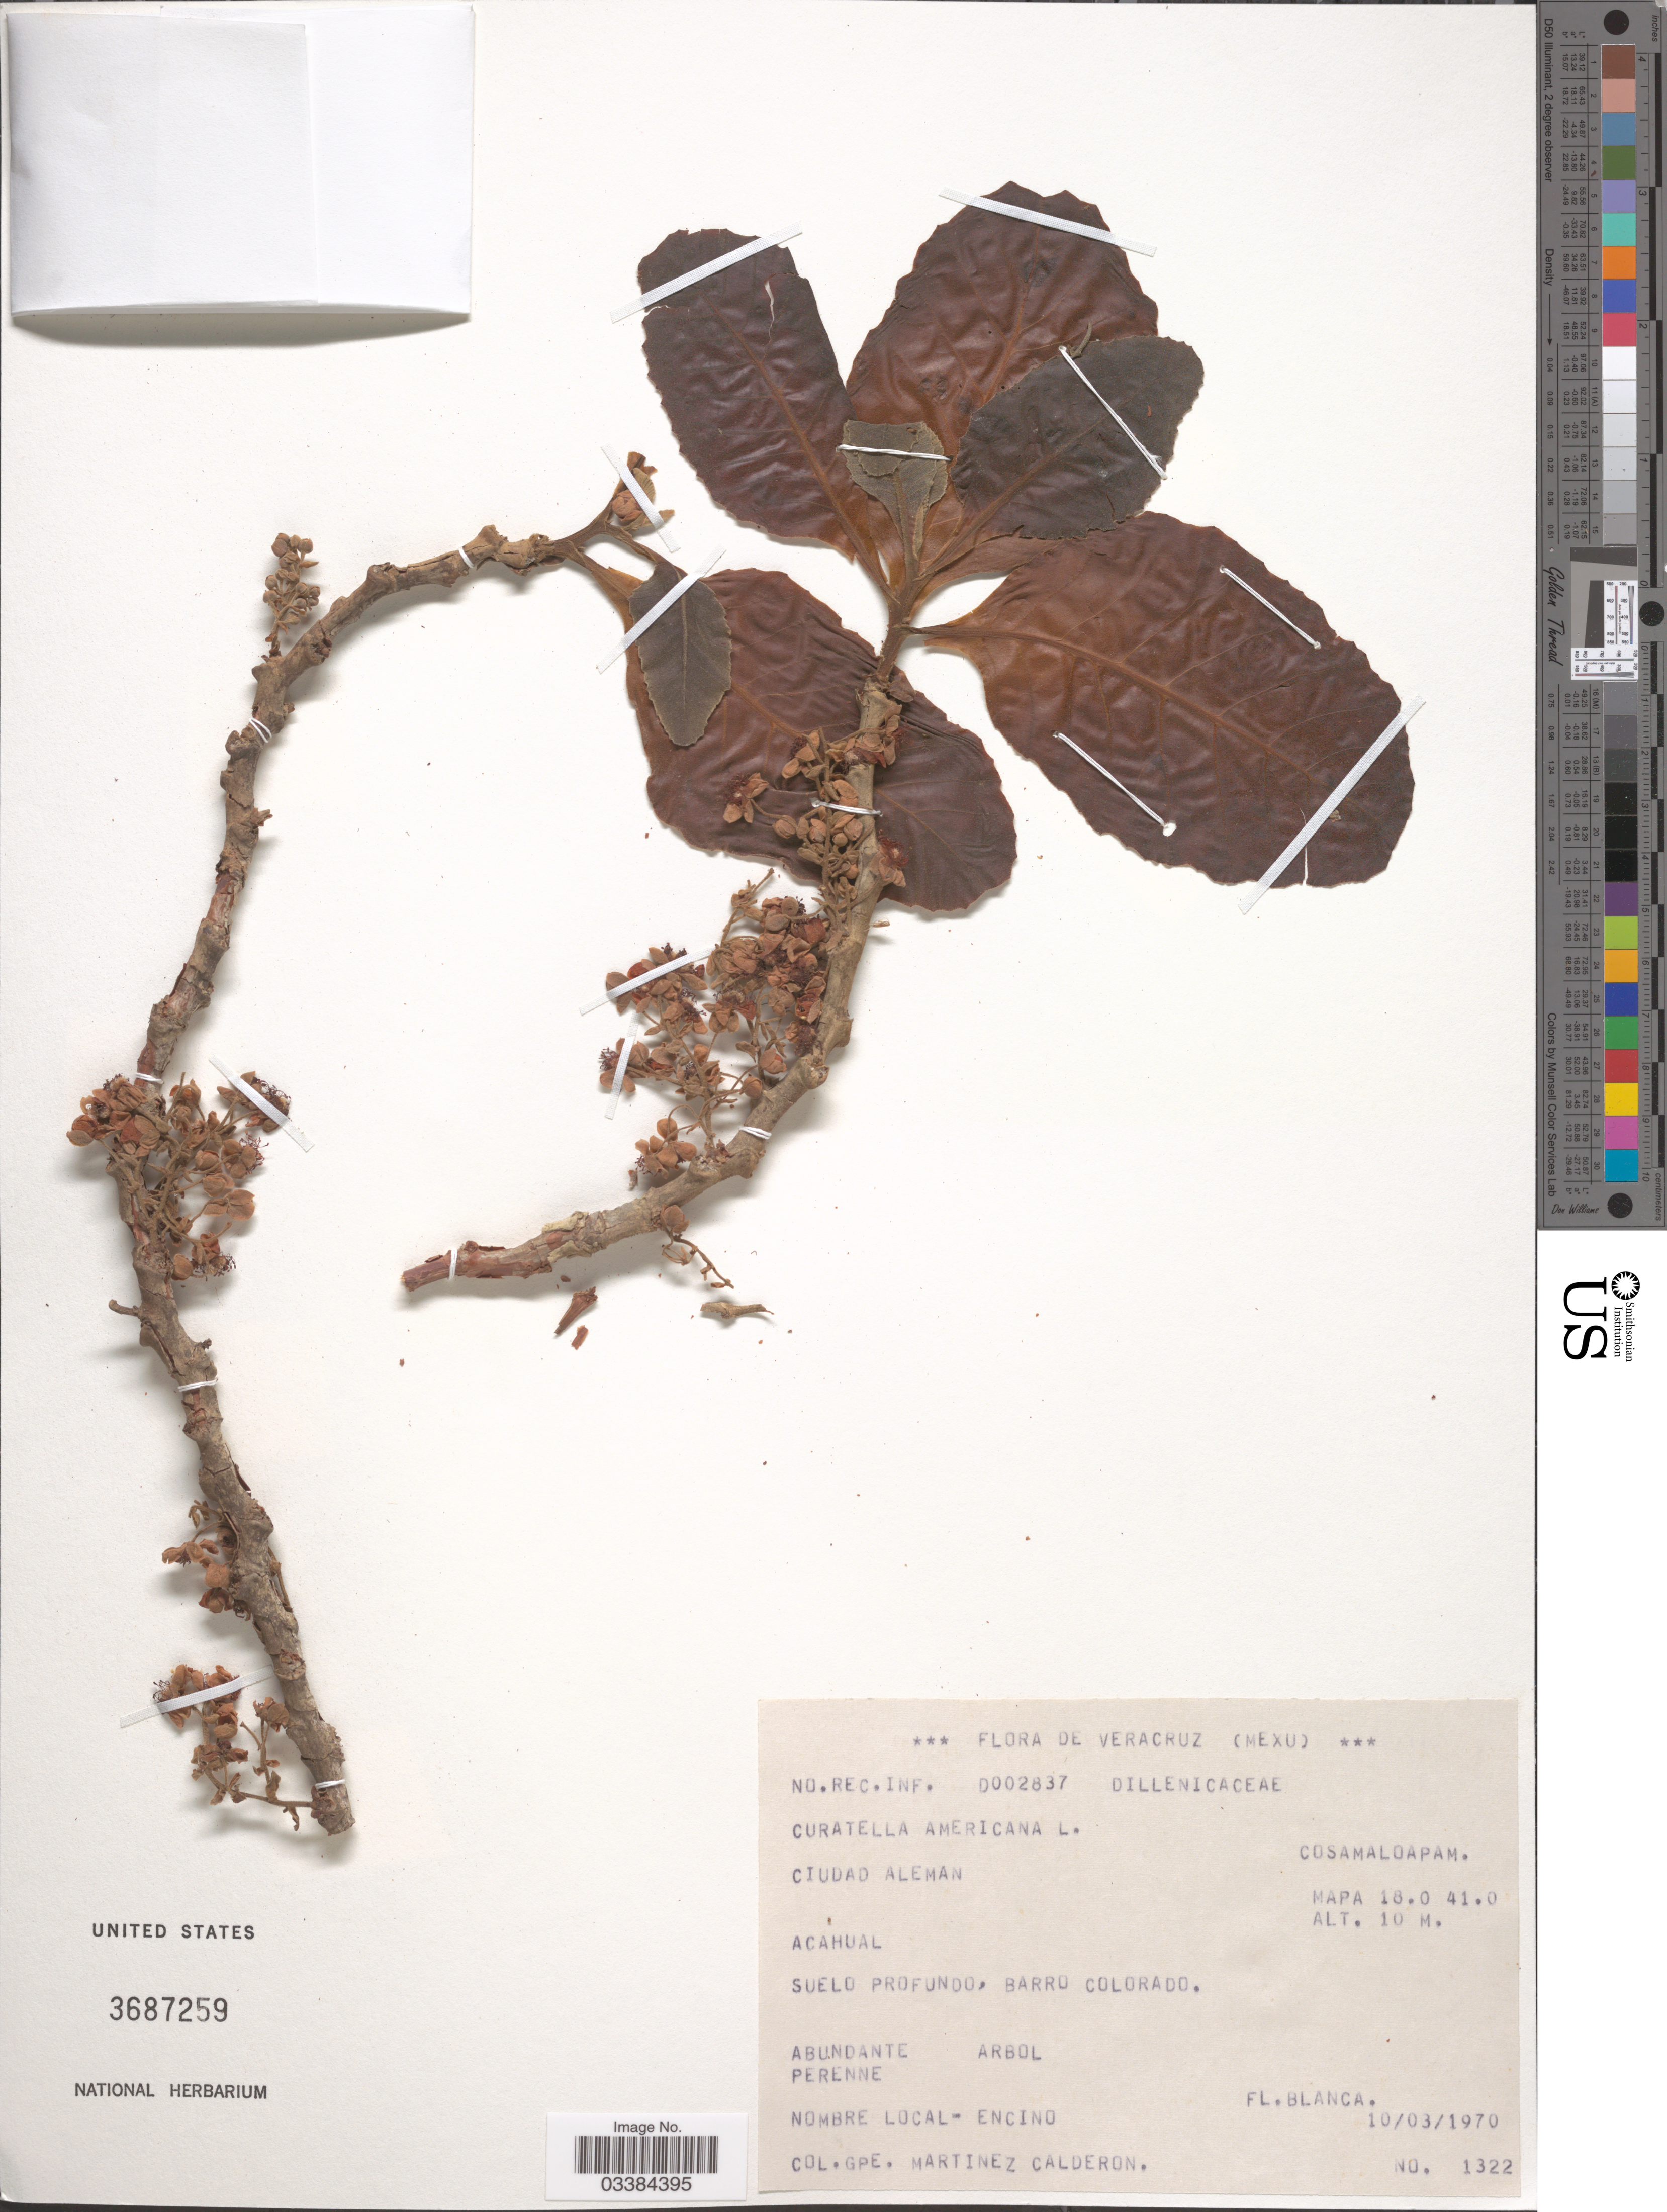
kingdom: Plantae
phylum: Tracheophyta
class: Magnoliopsida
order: Dilleniales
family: Dilleniaceae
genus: Curatella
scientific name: Curatella americana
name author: L.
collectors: G. Martinez-C.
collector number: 1322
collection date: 1970-03-10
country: Mexico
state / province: Veracruz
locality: Veracruz, Ciudad Aleman, Cosamaloapam. Acahual, Suelo Profundo, Barro Colorado. Mapa 18.0 41.0.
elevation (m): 10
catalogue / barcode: US 3687259